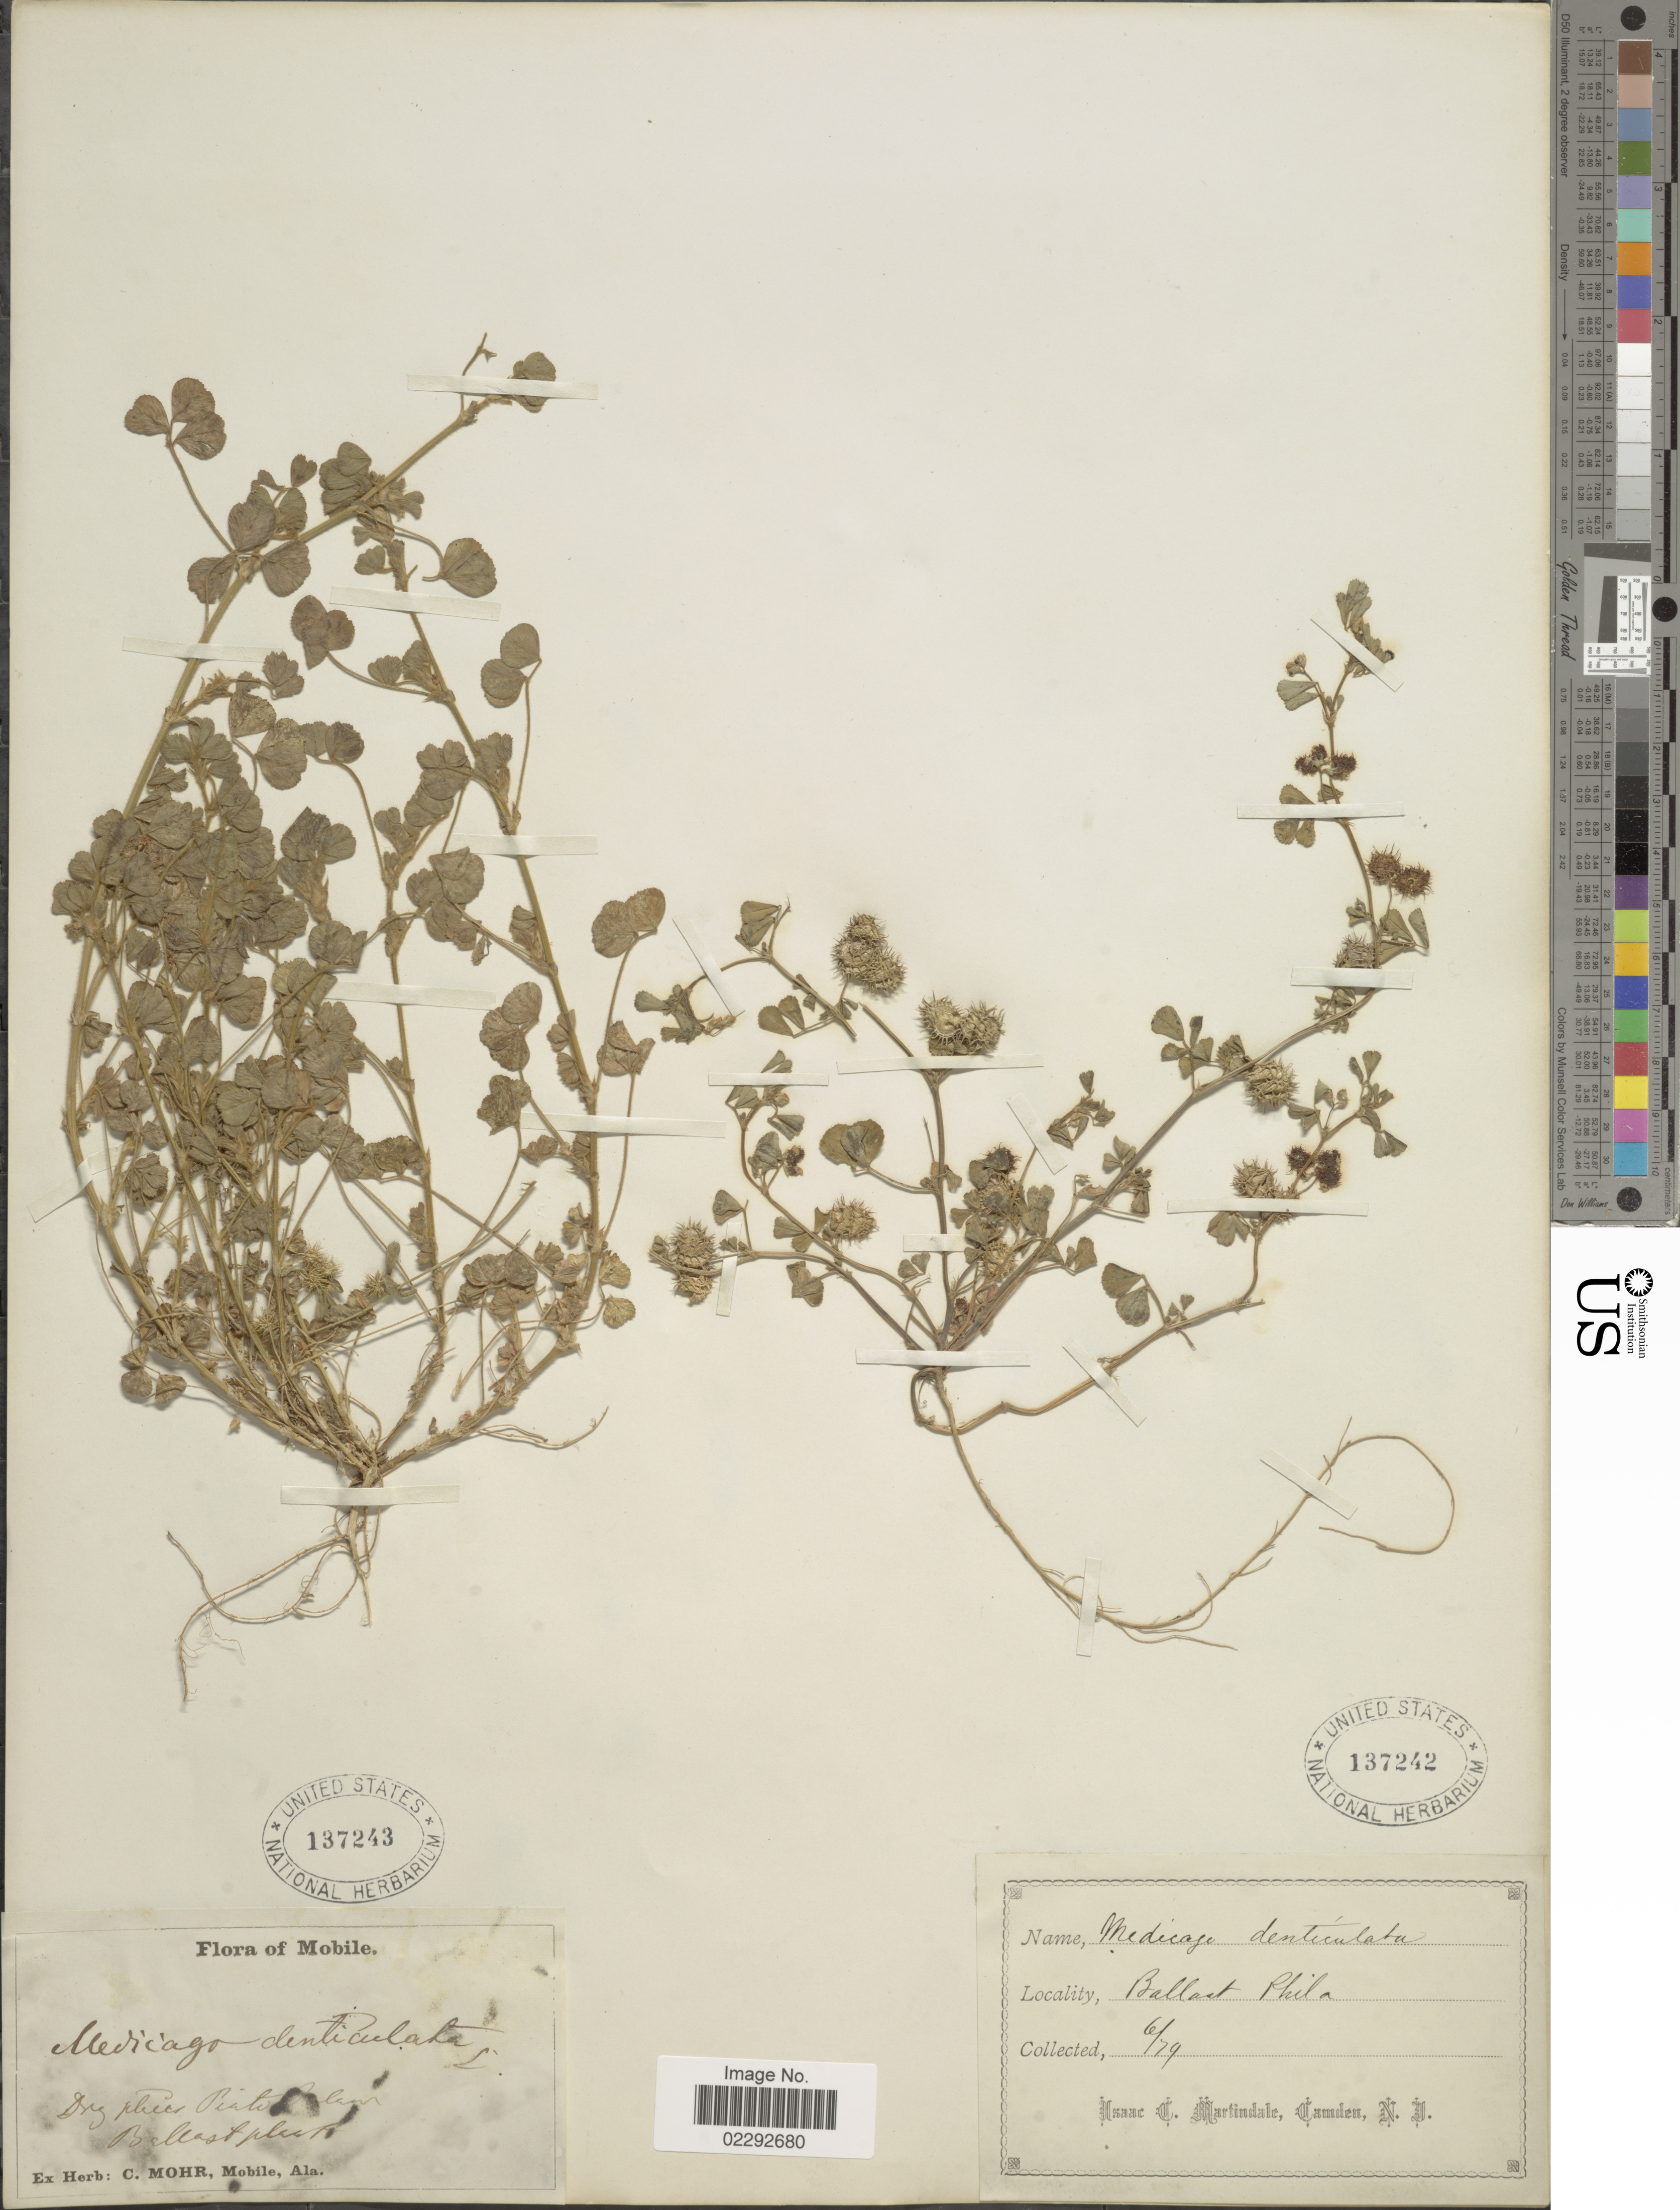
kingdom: Plantae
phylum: Tracheophyta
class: Magnoliopsida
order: Fabales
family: Fabaceae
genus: Medicago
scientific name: Medicago denticulata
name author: Willd.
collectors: I. C. Martindale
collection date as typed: Transcribed d/m/y: /6/79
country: United States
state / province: Pennsylvania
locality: Ballast Phila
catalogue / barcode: US 137242